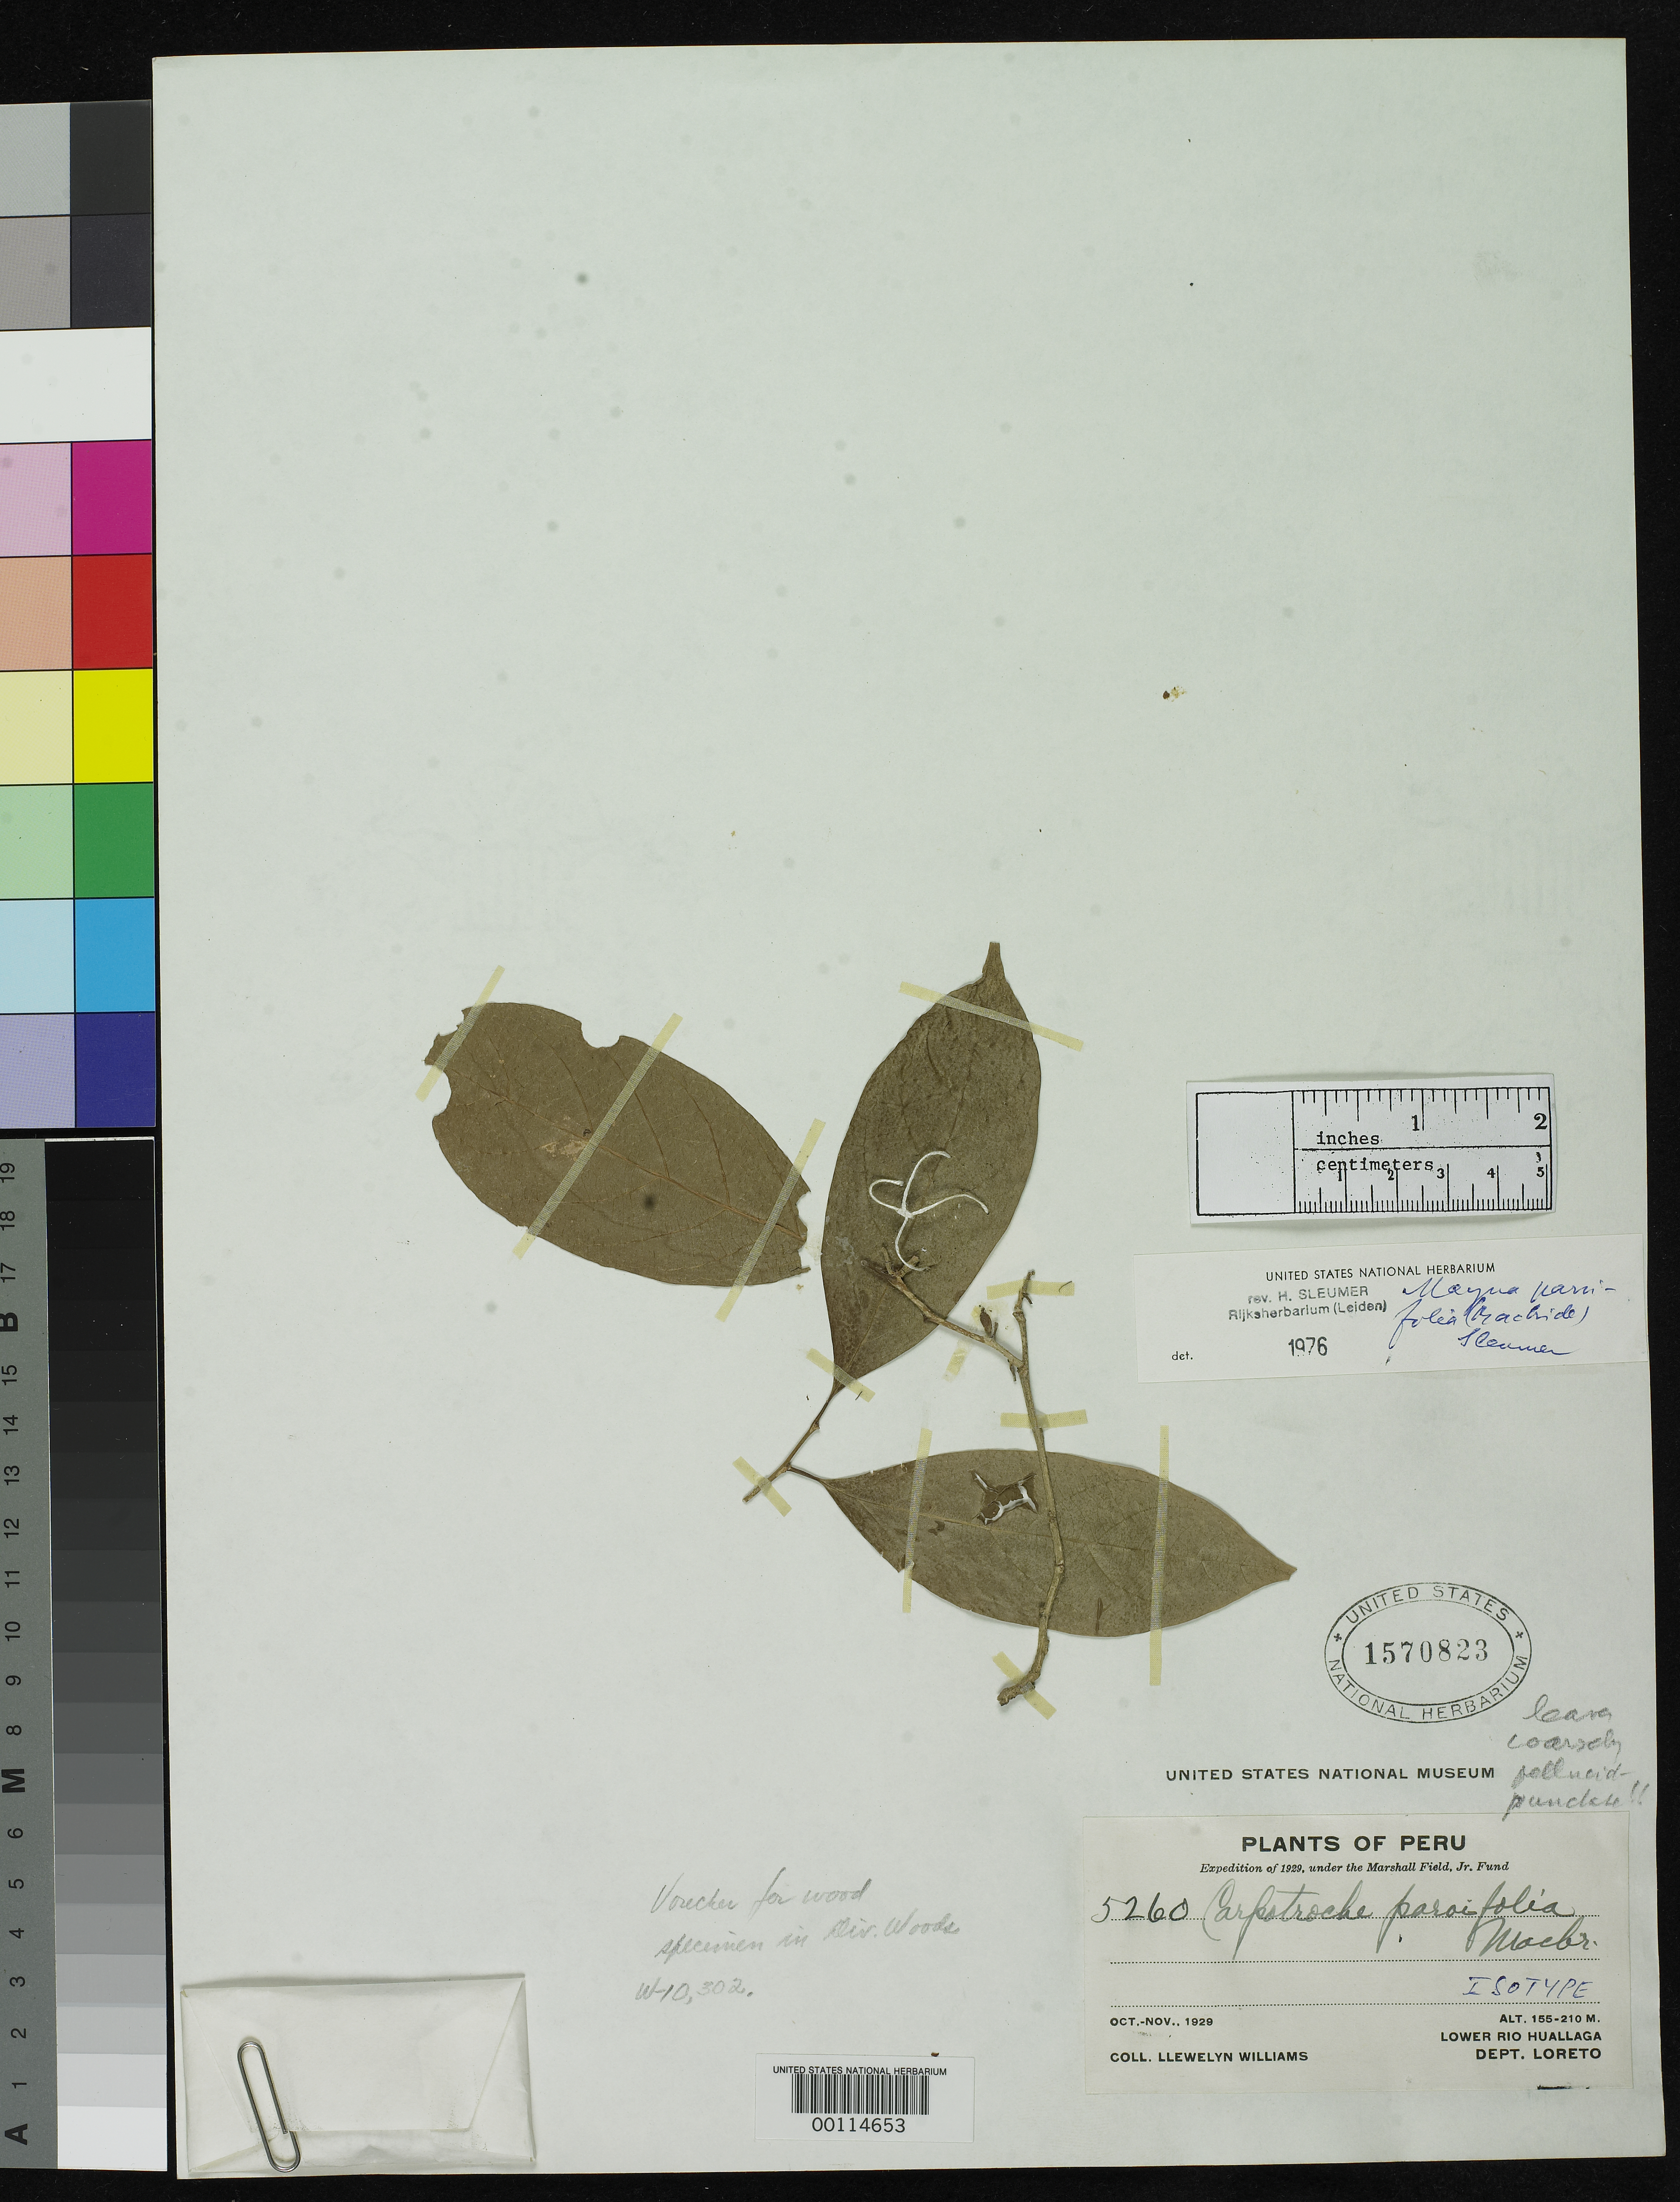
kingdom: Plantae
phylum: Tracheophyta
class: Magnoliopsida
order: Malpighiales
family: Achariaceae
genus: Carpotroche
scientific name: Carpotroche parvifolia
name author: J.F. Macbr.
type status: Isotype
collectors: Ll. Williams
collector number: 5260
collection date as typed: Oct 1920 to -- Nov 1920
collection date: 1920-10/1920-11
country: Peru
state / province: Loreto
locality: Lower Rio Huallaga.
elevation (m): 155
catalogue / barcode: US 1570823